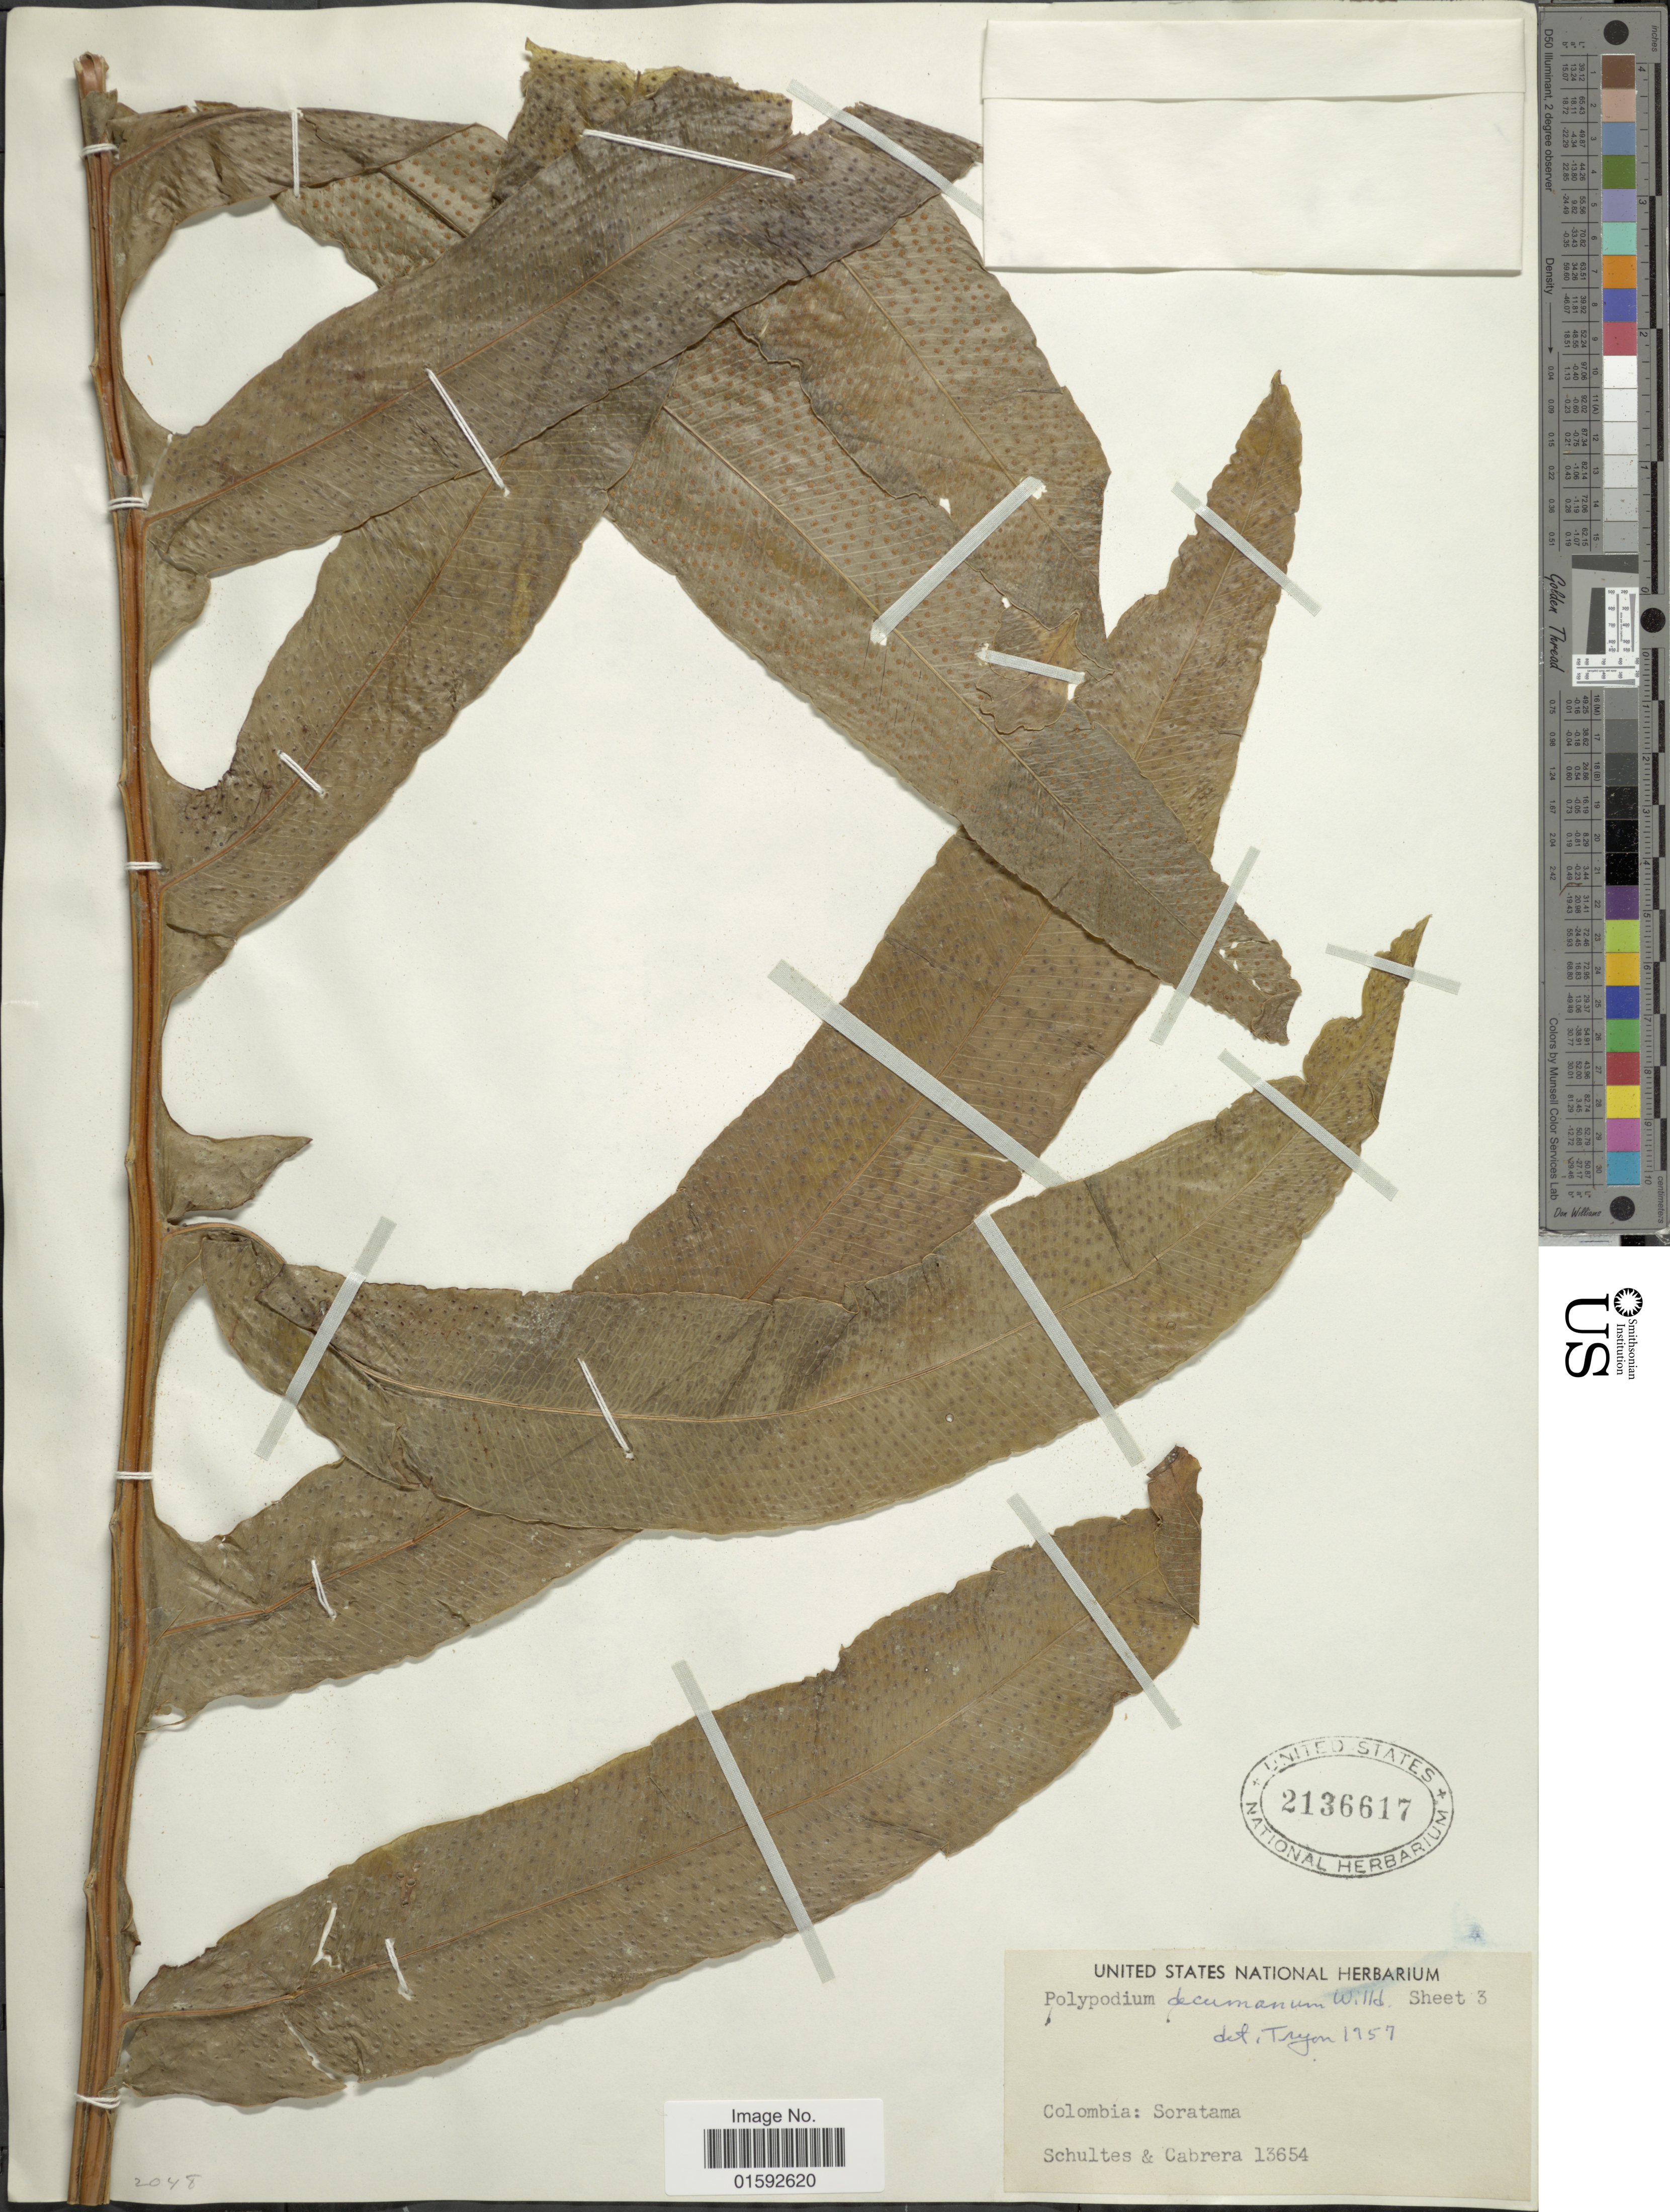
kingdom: Plantae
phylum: Tracheophyta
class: Polypodiopsida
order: Polypodiales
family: Polypodiaceae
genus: Phlebodium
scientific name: Phlebodium decumanum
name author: (Willd.) J. Sm.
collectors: -- Schultes & Cabrera, --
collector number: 13654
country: Colombia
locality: Colombia: Soratama.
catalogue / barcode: US 2136617